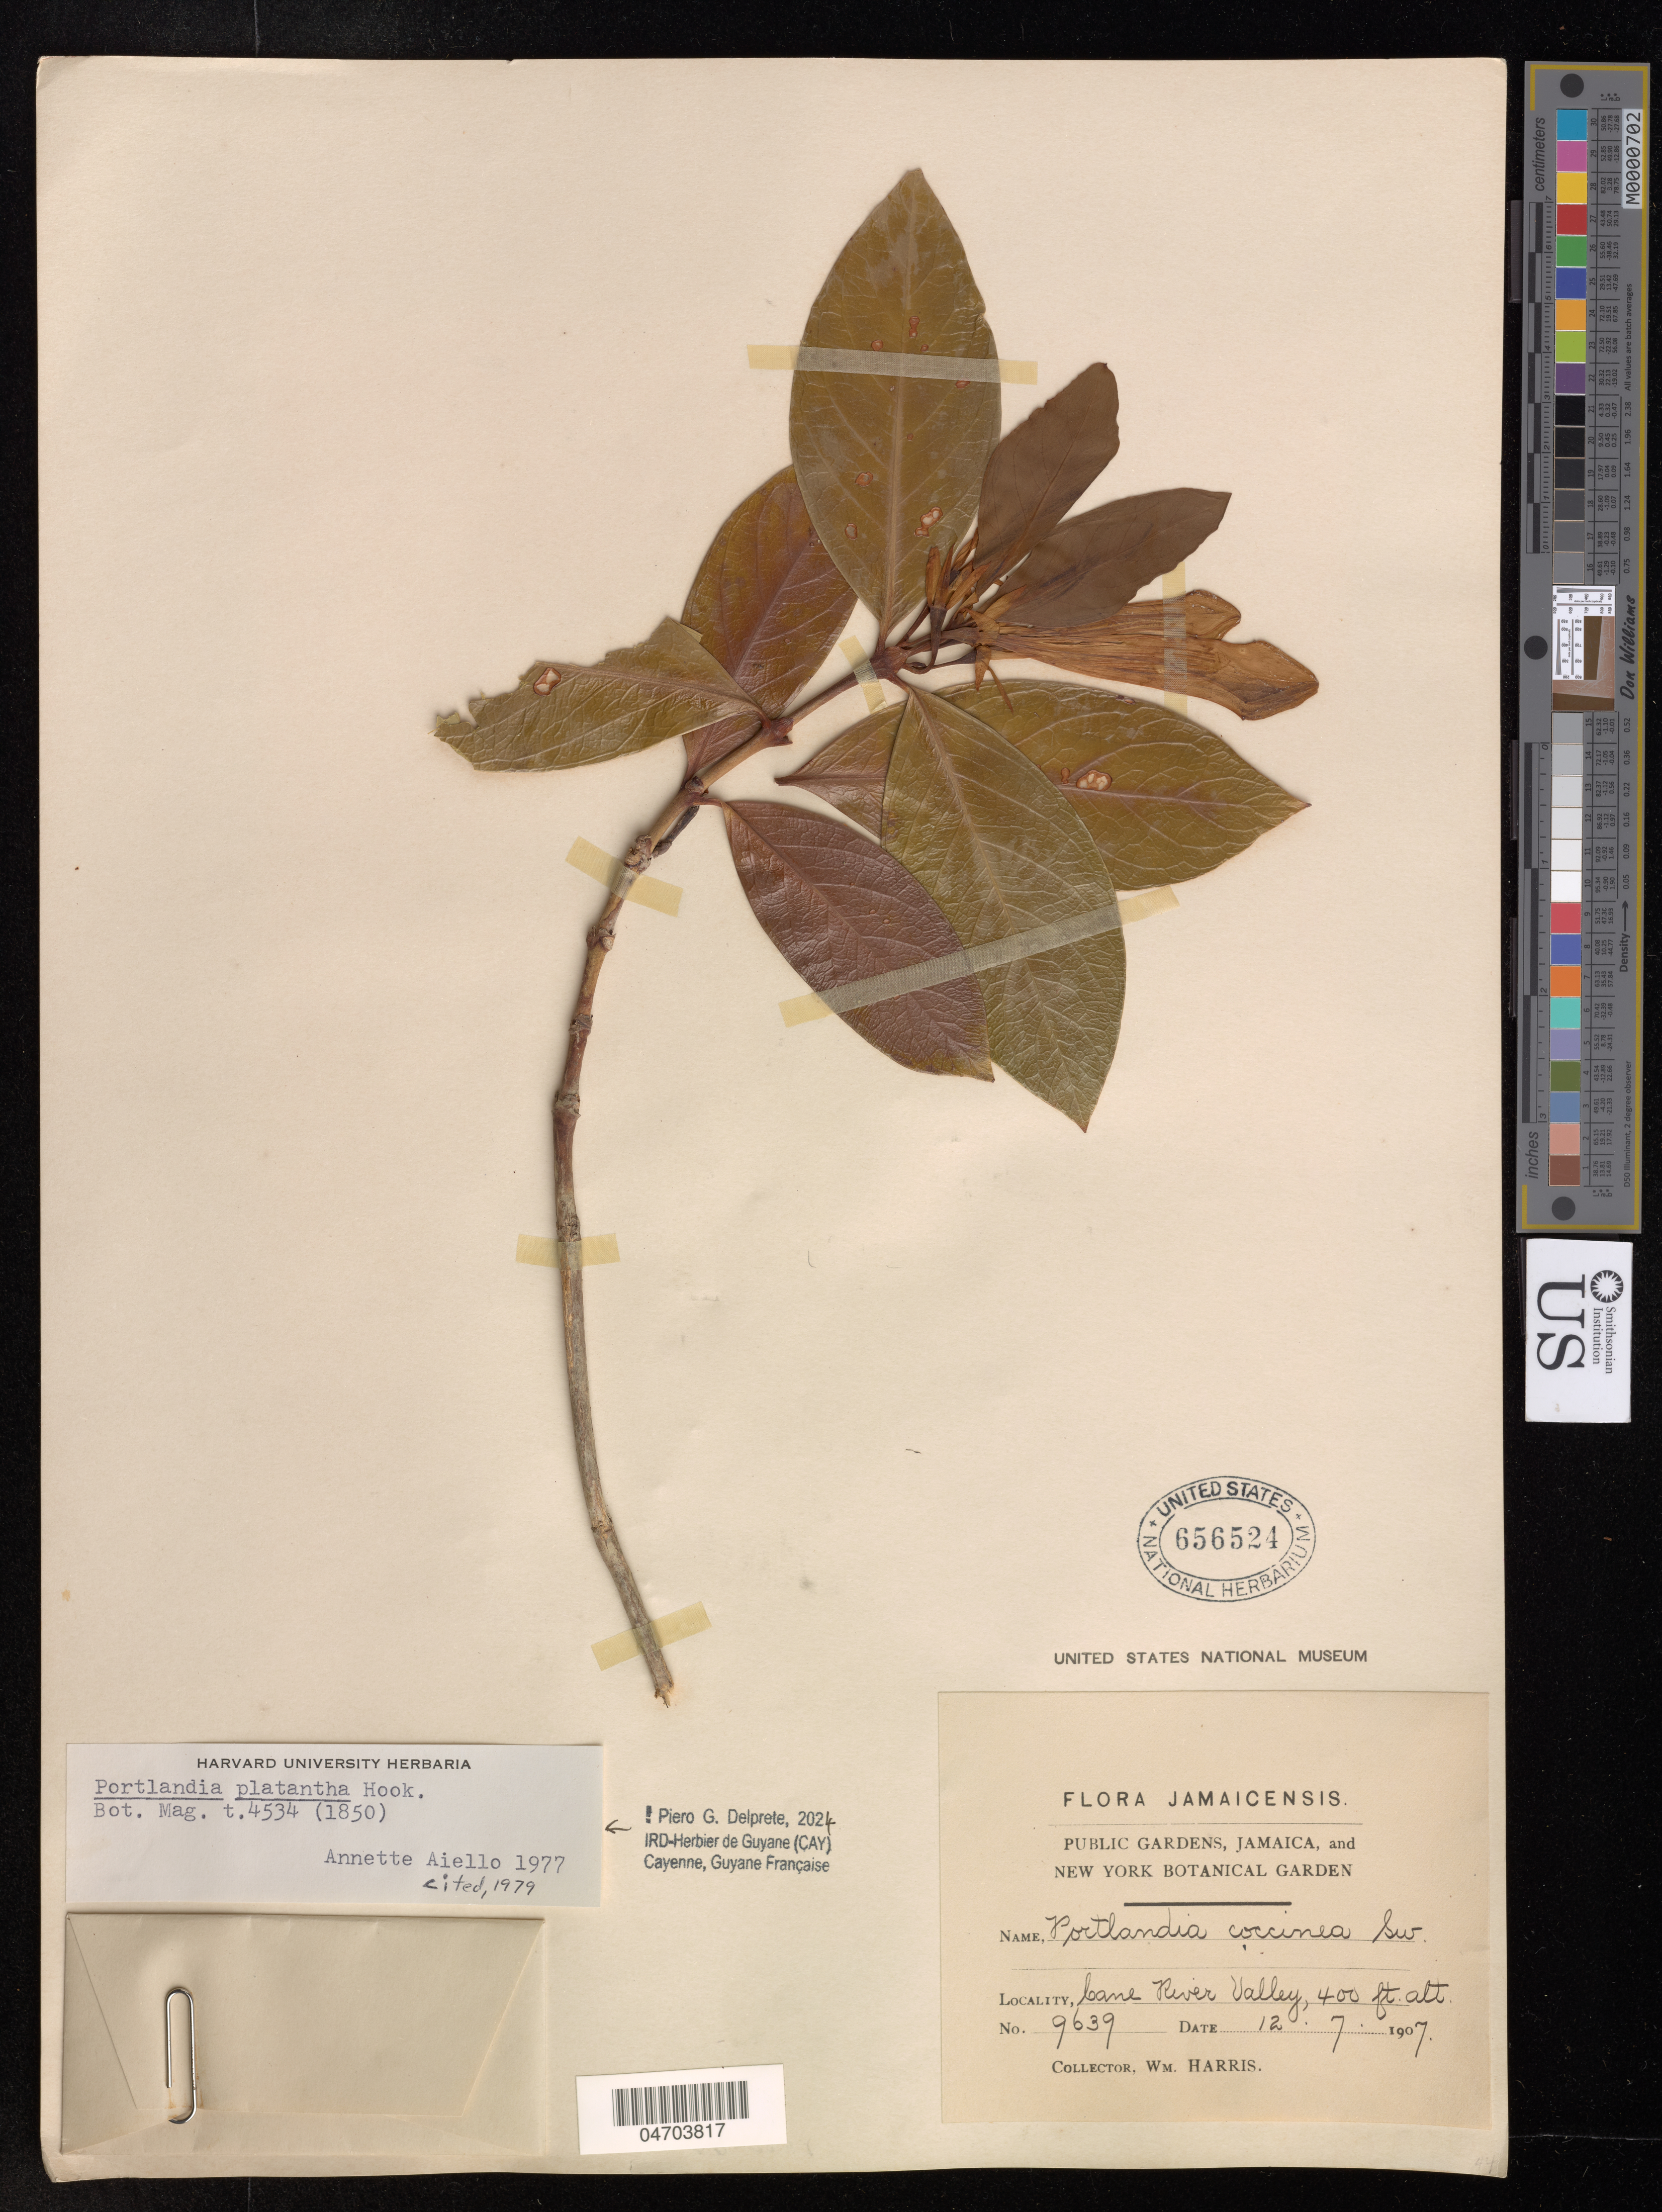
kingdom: Plantae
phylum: Tracheophyta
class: Magnoliopsida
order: Gentianales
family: Rubiaceae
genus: Portlandia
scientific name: Portlandia platantha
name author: Hook. f.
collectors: W. Harris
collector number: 9639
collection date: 1907-07-12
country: Jamaica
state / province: Saint Andrew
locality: Cane River Valley.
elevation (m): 122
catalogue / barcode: US 656524